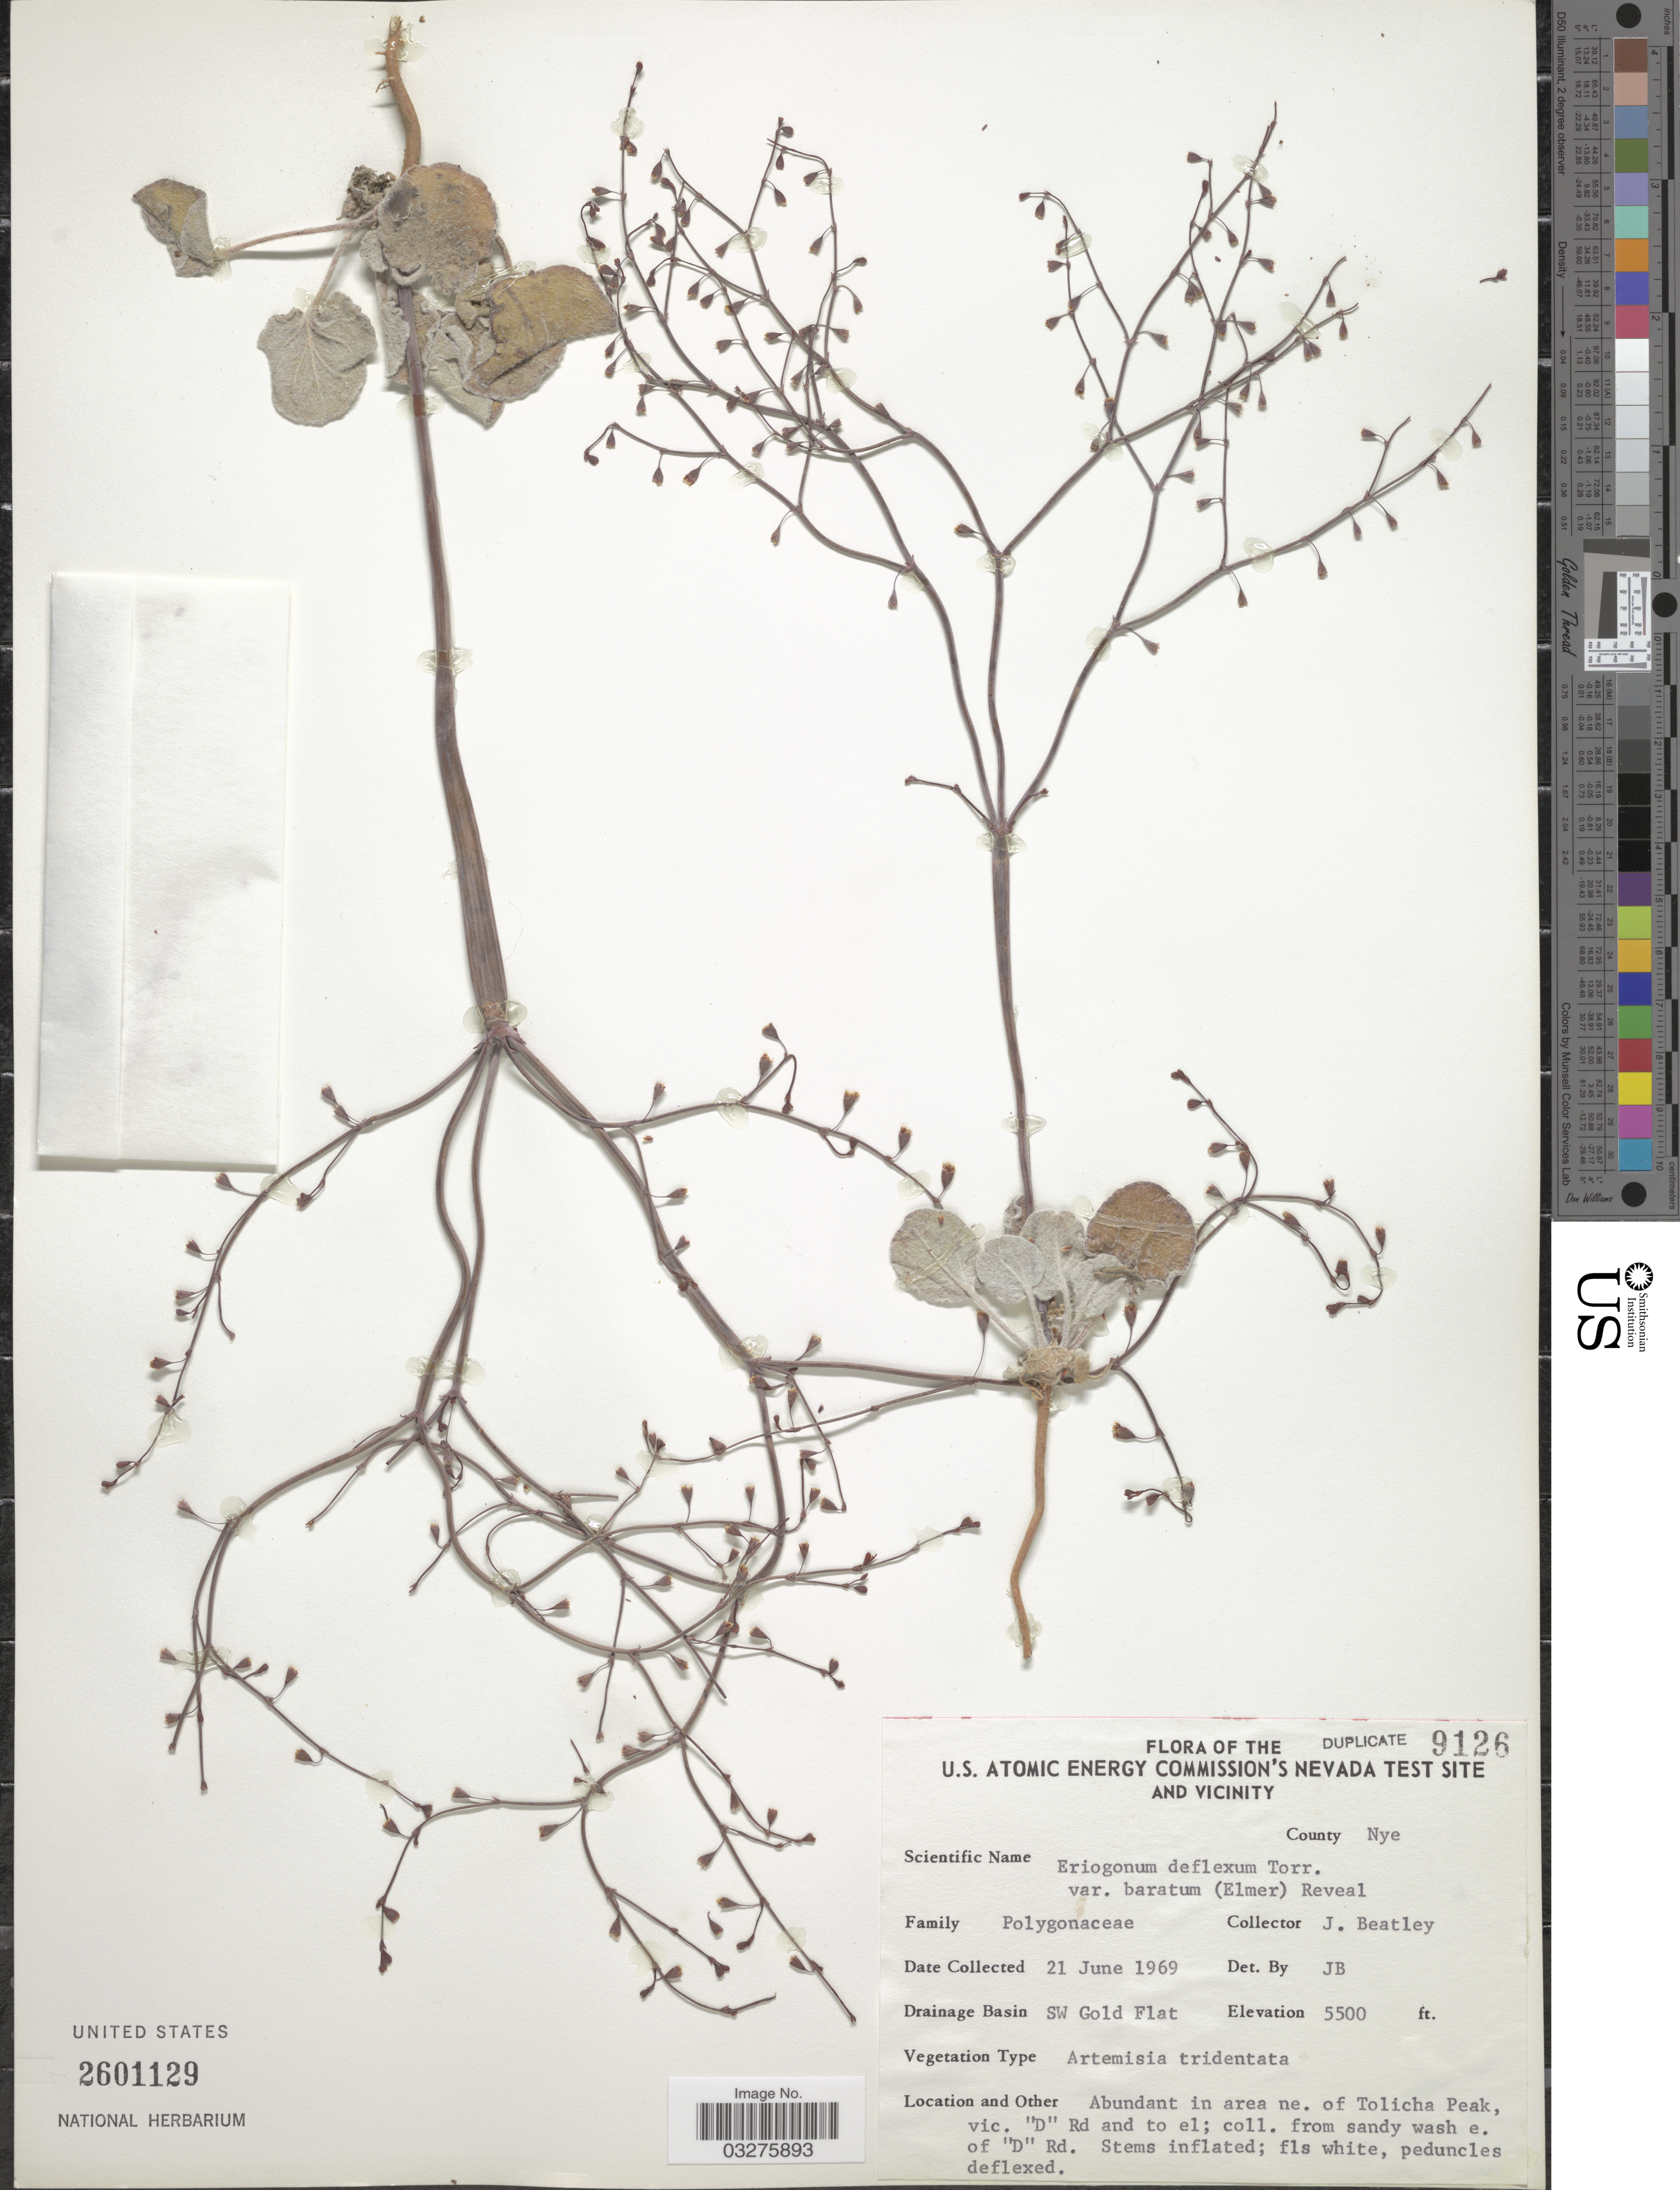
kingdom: Plantae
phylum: Tracheophyta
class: Magnoliopsida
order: Caryophyllales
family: Polygonaceae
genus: Eriogonum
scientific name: Eriogonum deflexum var. baratum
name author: (Elmer) Reveal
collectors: J. C. Beatley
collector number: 9126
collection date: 1969-06-21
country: United States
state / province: Nevada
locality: U.S. Atomic Energy Commission's Nevada test site and vicinity. County Nye. Drainage Basin. SW. Gold Flat. In area ne. of Tolicha Peak, vic. "D" Rd and to el; from sandy wash e. of "D" Rd.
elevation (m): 1676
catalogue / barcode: US 2601129